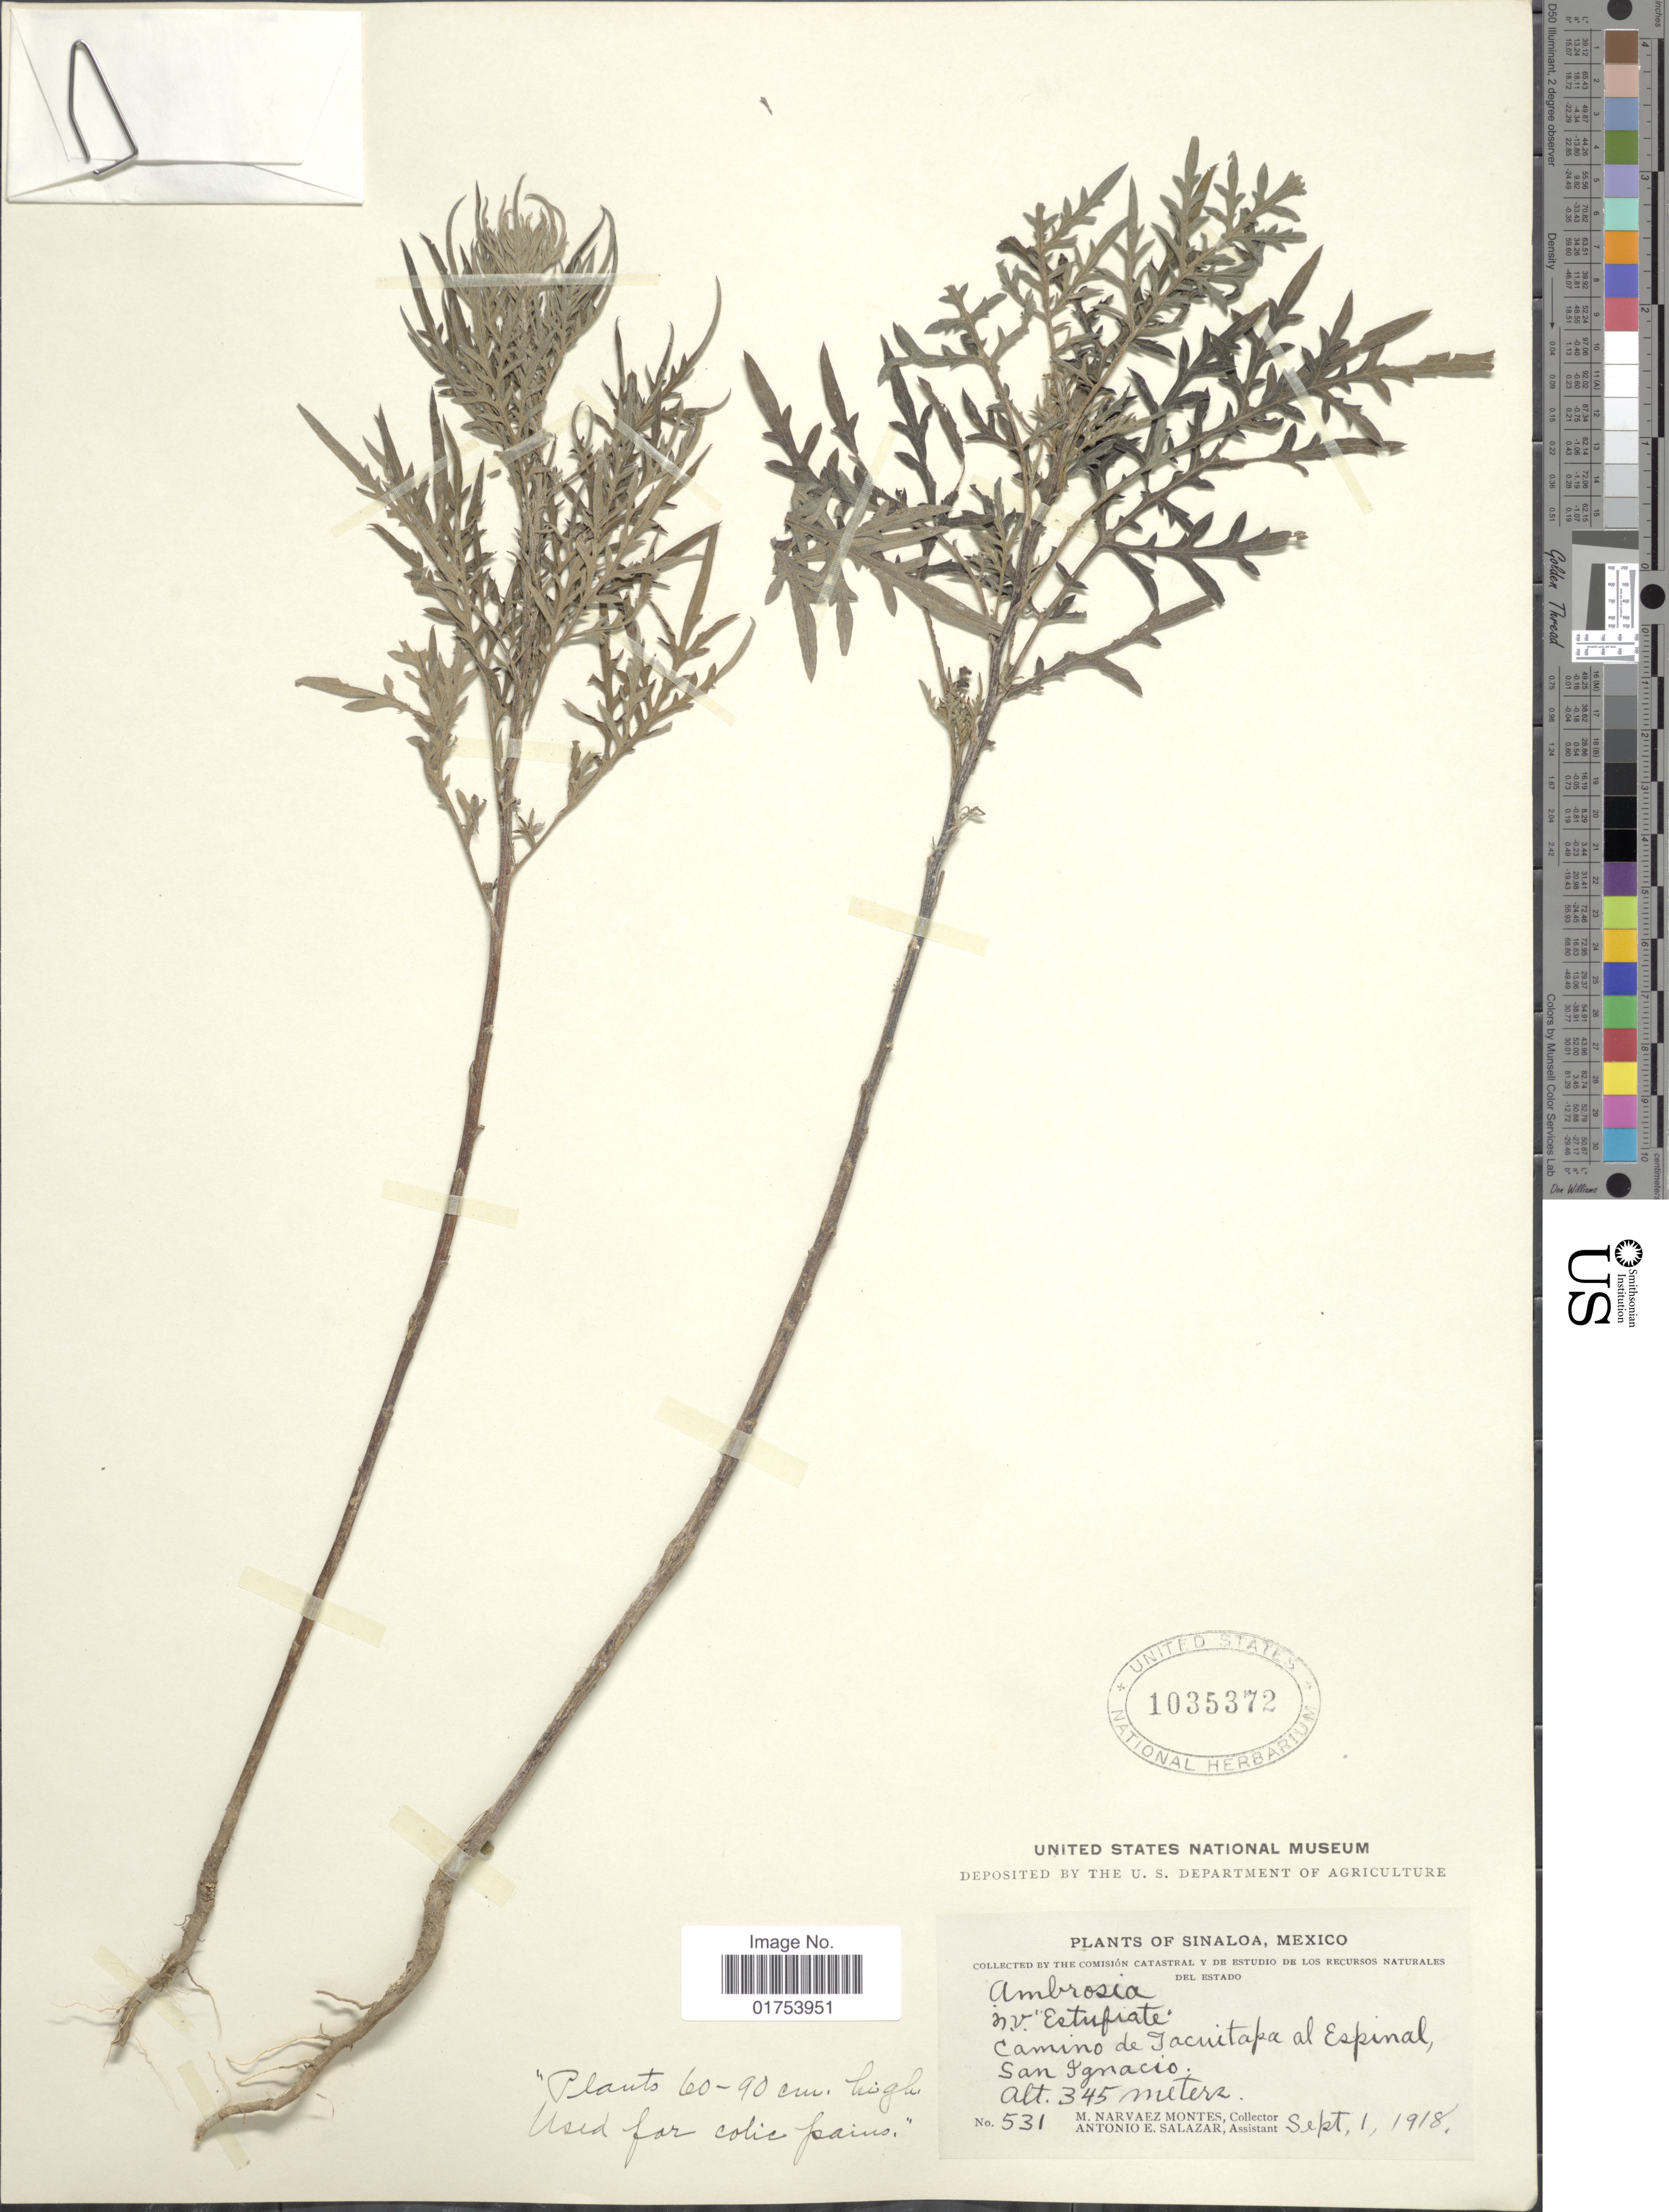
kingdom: Plantae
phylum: Tracheophyta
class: Magnoliopsida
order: Asterales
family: Asteraceae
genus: Ambrosia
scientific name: Ambrosia sp.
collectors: M. Navarez Montes & A. E. Salazar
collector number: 531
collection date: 1918-09-01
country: Mexico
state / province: Sinaloa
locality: Camino de Tacuitapa al Espinal San Ignacio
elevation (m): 345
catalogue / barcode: US 1035372